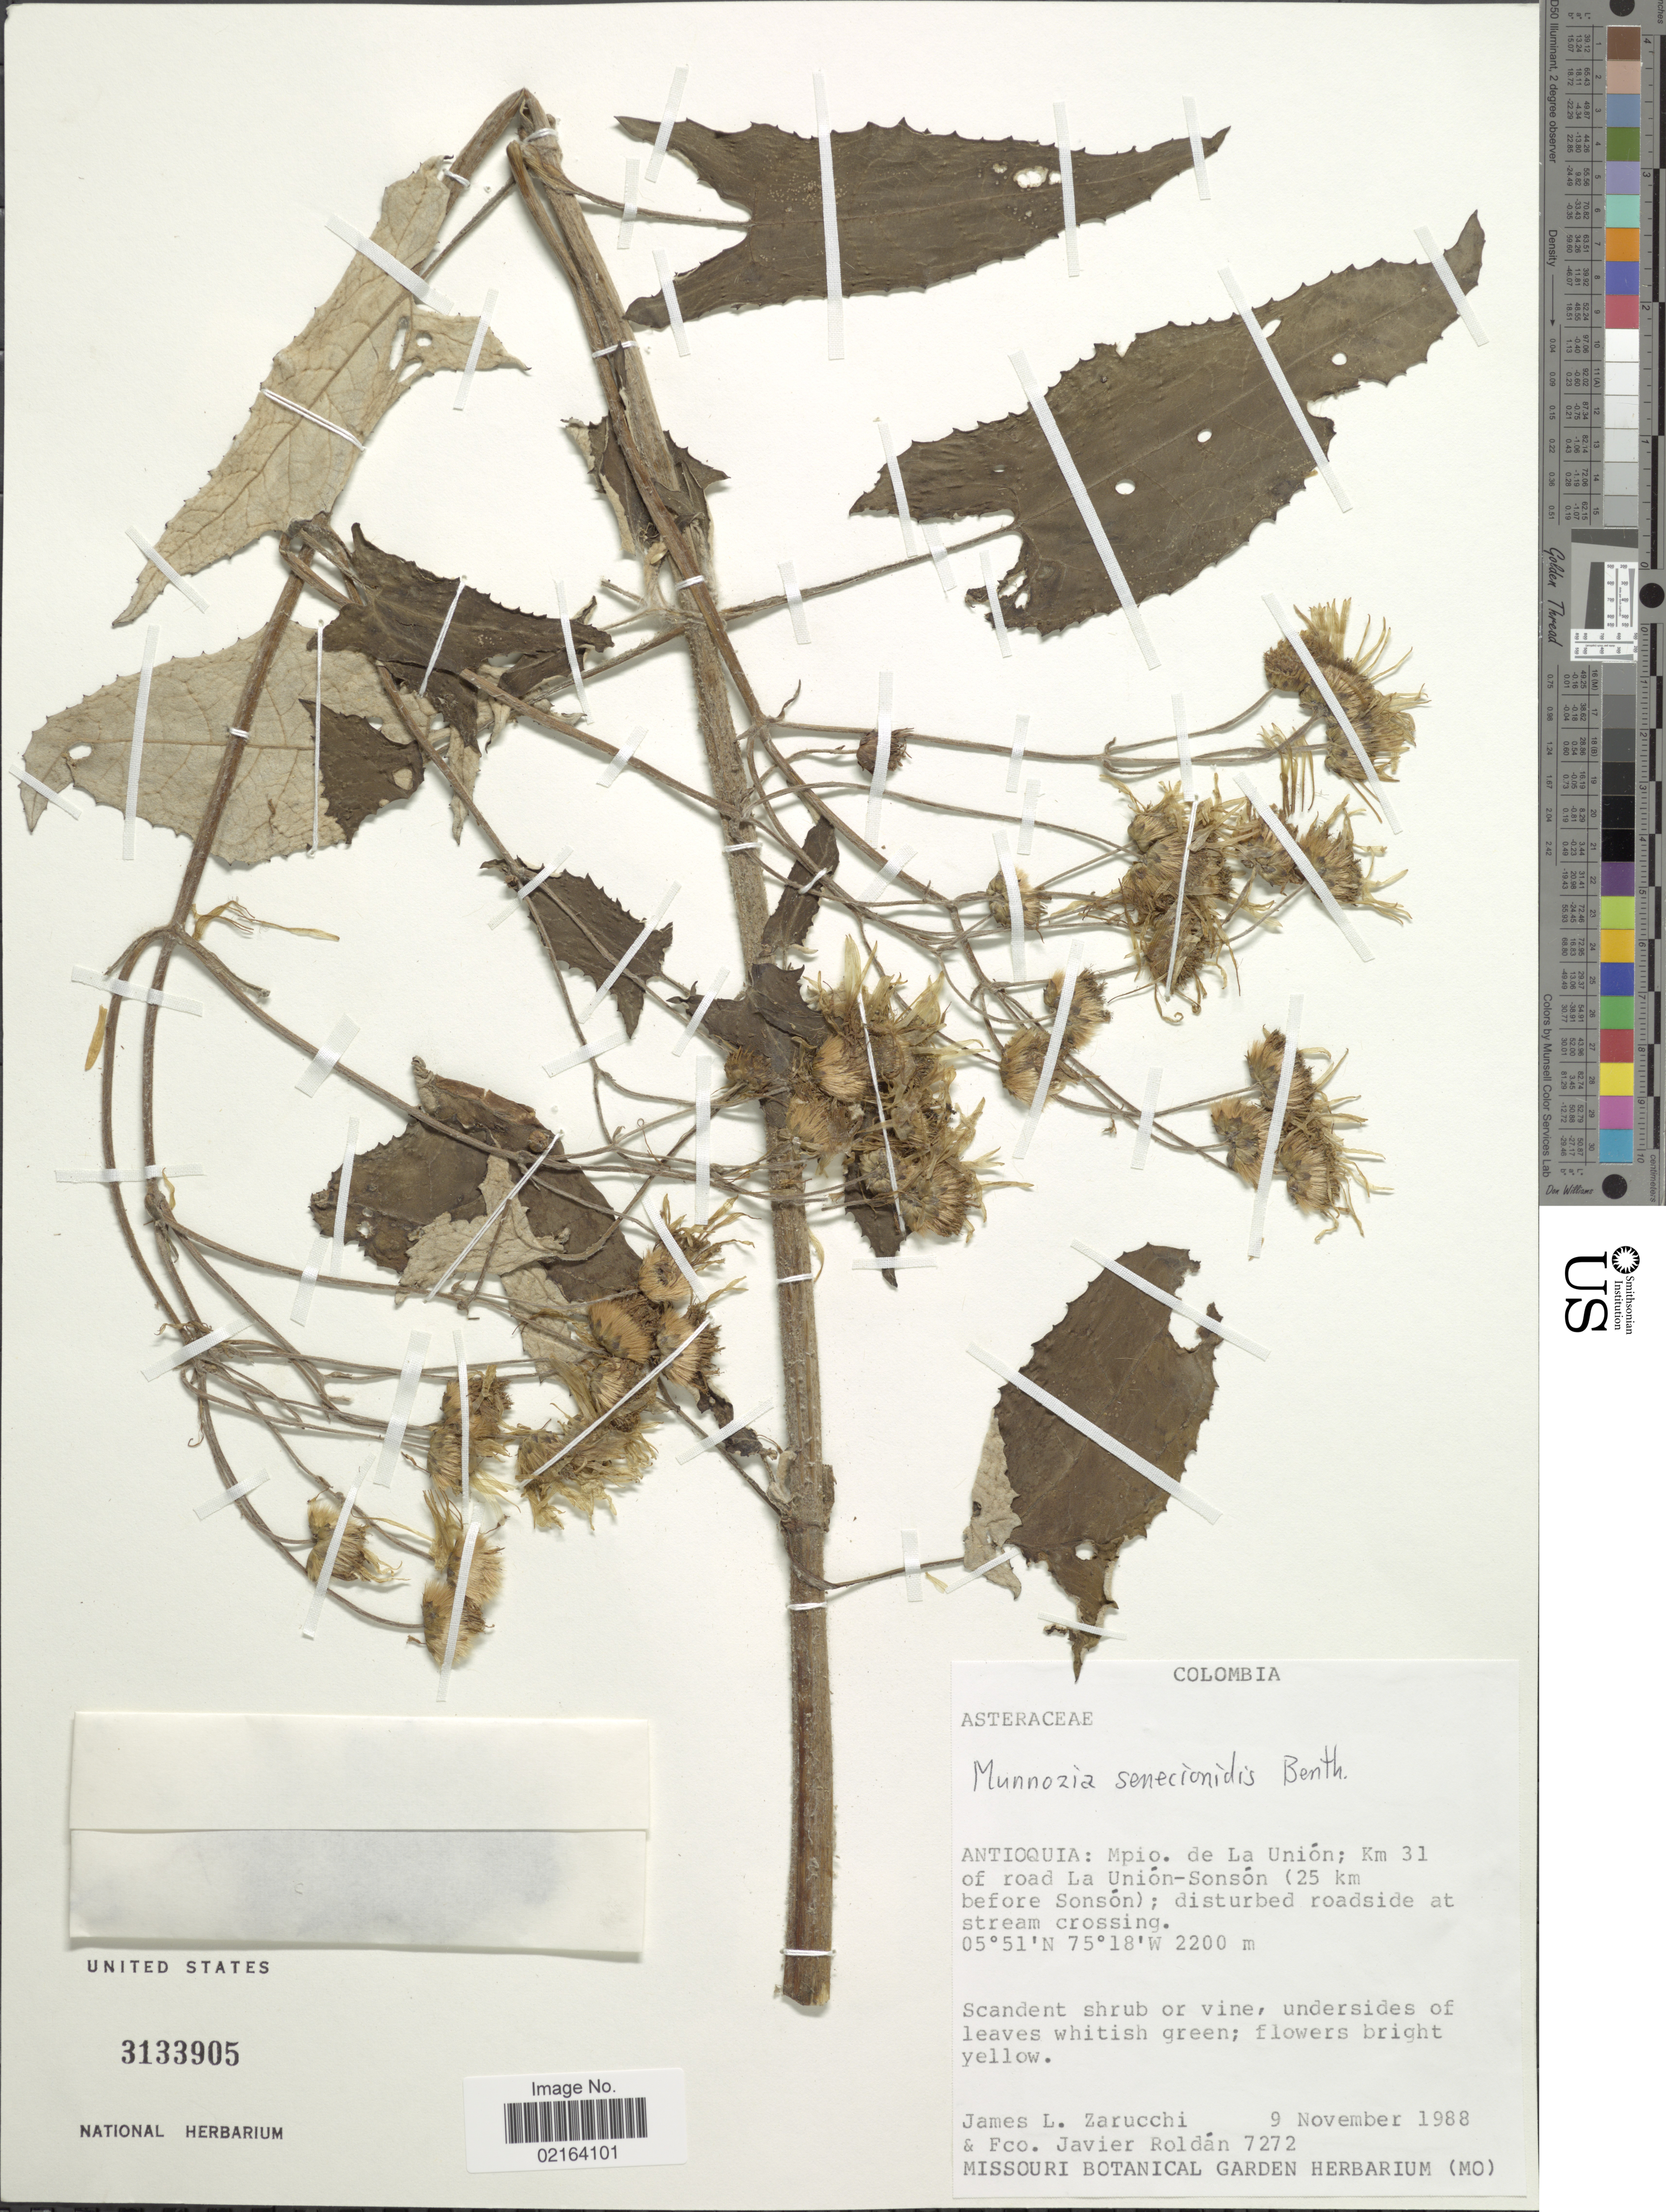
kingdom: Plantae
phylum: Tracheophyta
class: Magnoliopsida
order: Asterales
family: Asteraceae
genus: Munnozia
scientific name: Munnozia senecionidis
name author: Benth.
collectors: J. L. Zarucchi & F. J. Roldán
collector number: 7272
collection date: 1988-11-09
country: Colombia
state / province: Antioquia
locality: Mpio. de La Union, Km 31 of road La Union-Sonson (25 km before Sonson)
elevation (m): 2200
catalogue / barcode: US 3133905